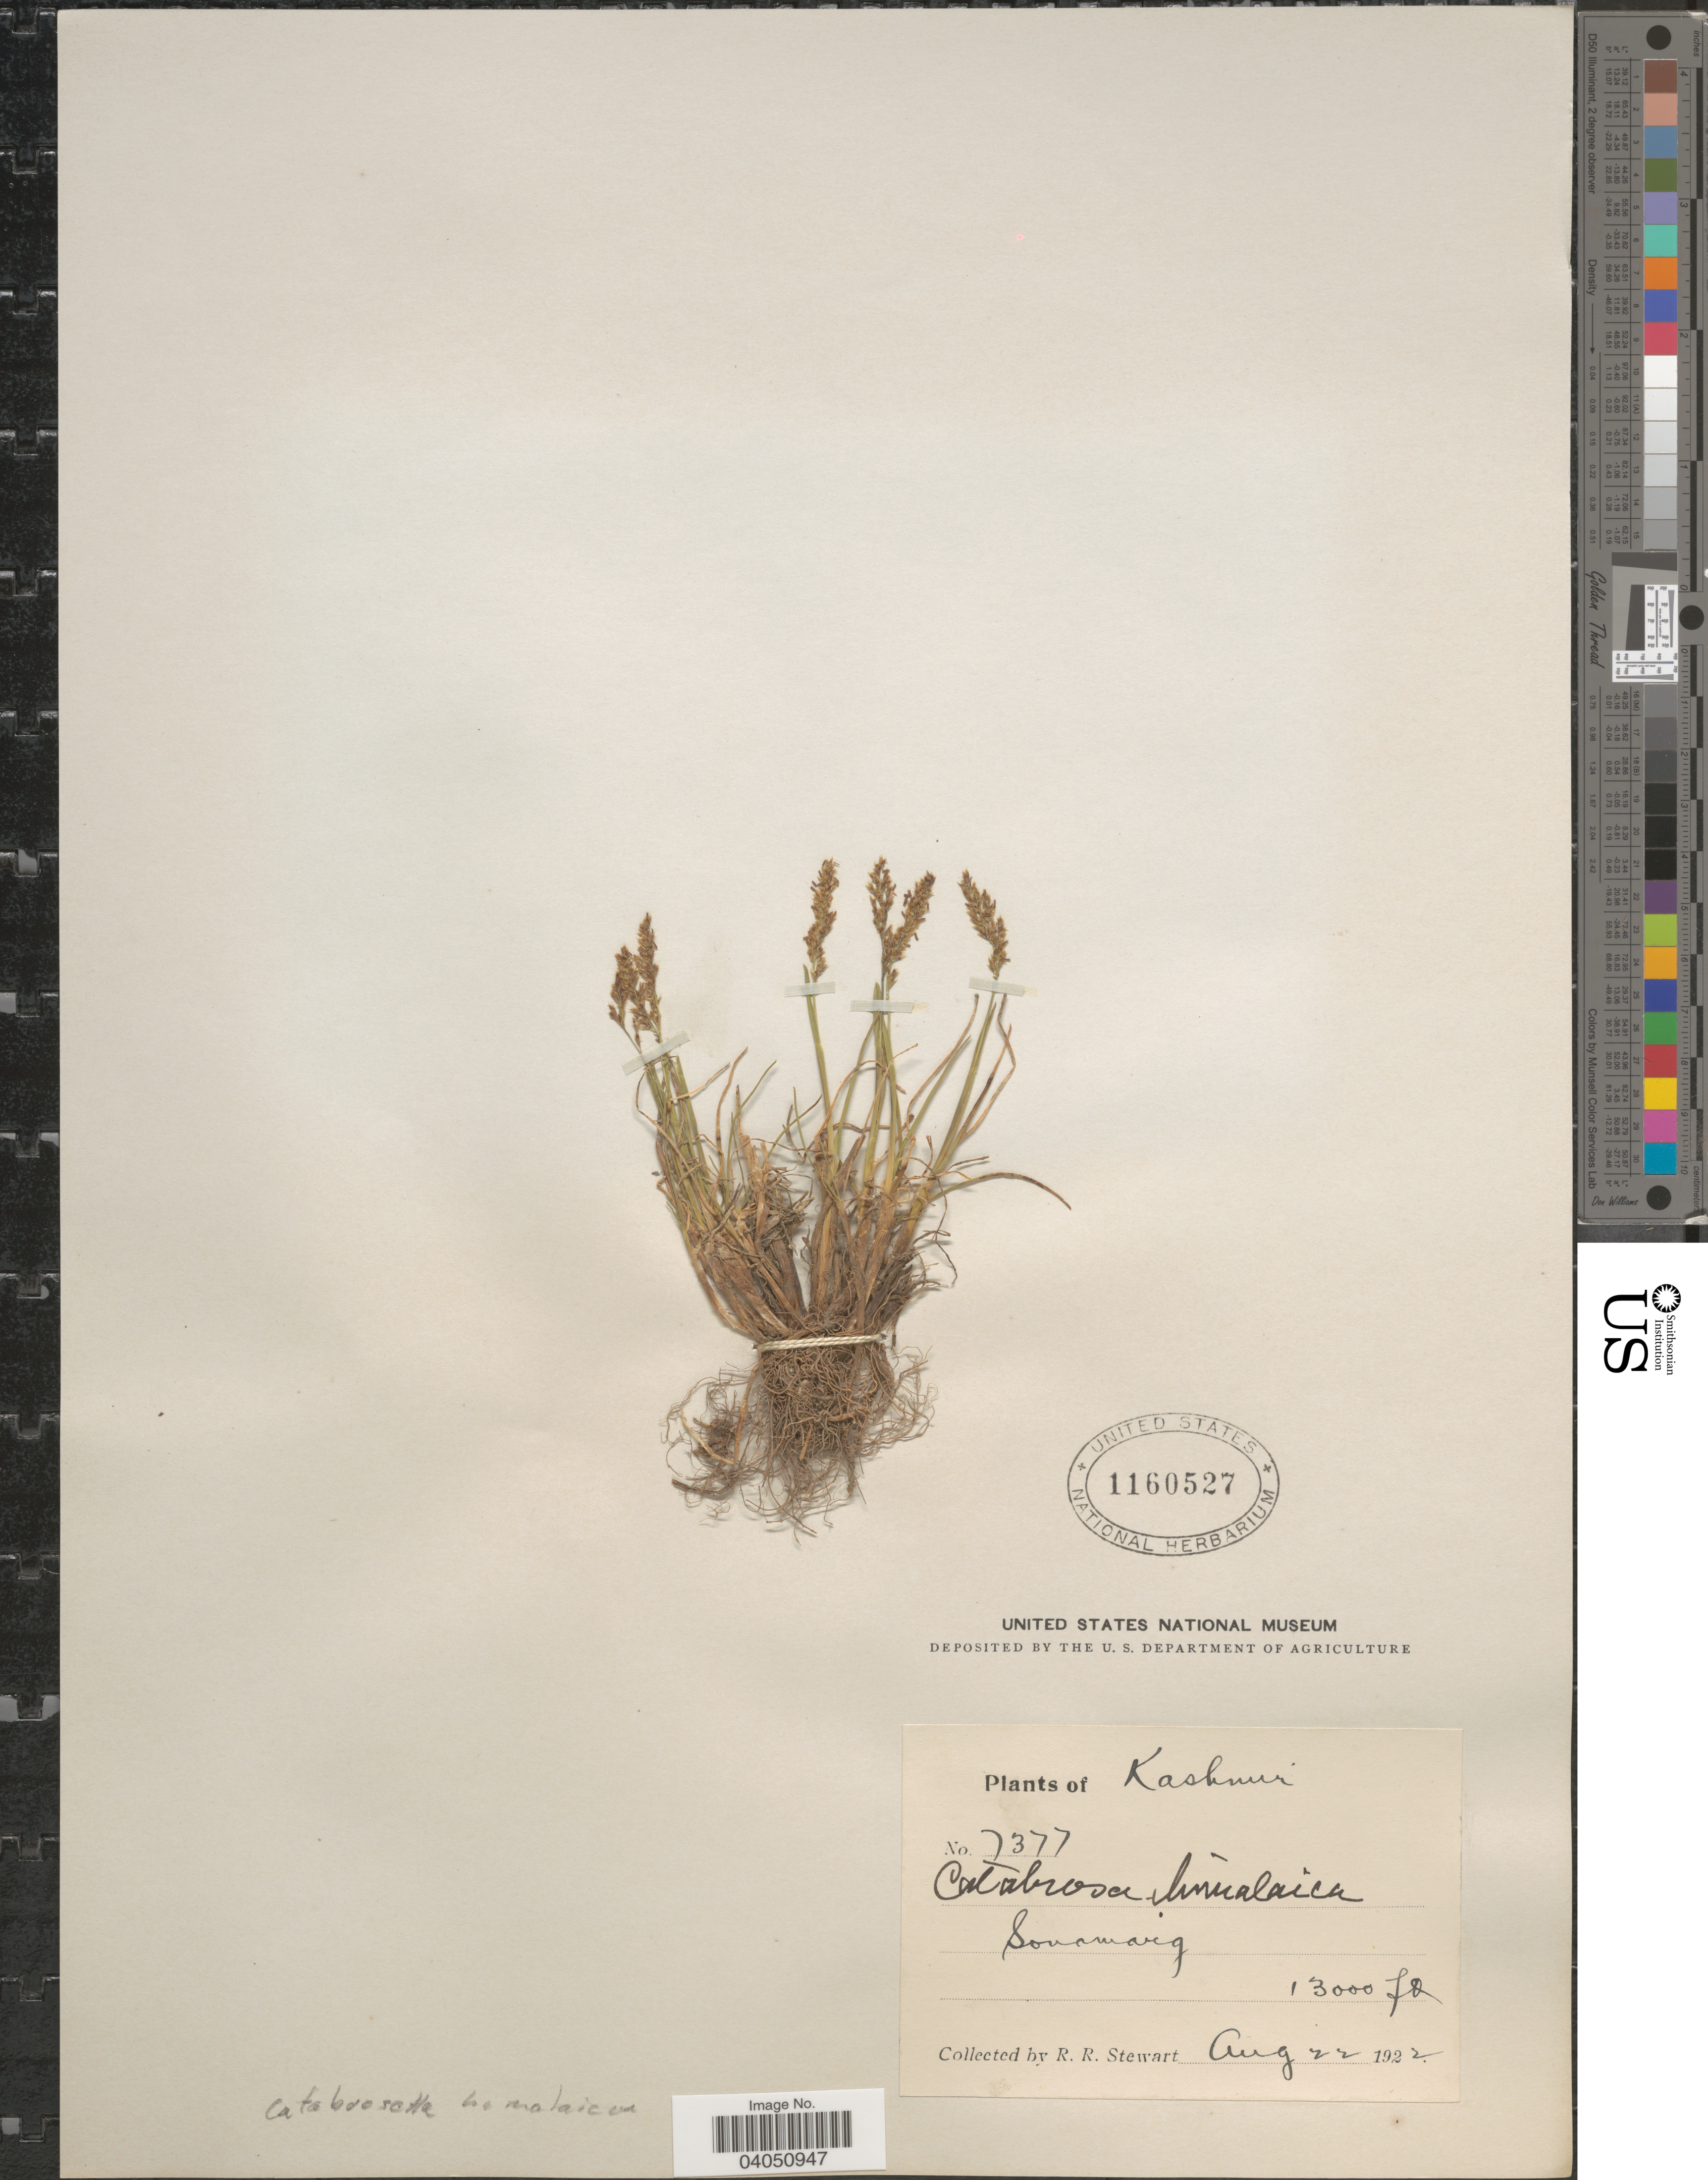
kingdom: Plantae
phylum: Tracheophyta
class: Liliopsida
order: Poales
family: Poaceae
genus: Catabrosella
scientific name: Catabrosella himalaica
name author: (Hook. f.) Tzvelev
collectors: R. Stewart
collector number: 7377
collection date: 1922-08-22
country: India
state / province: Jammu and Kashmir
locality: Kashmir. Sonamarg.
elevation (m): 3962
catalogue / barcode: US 1160527